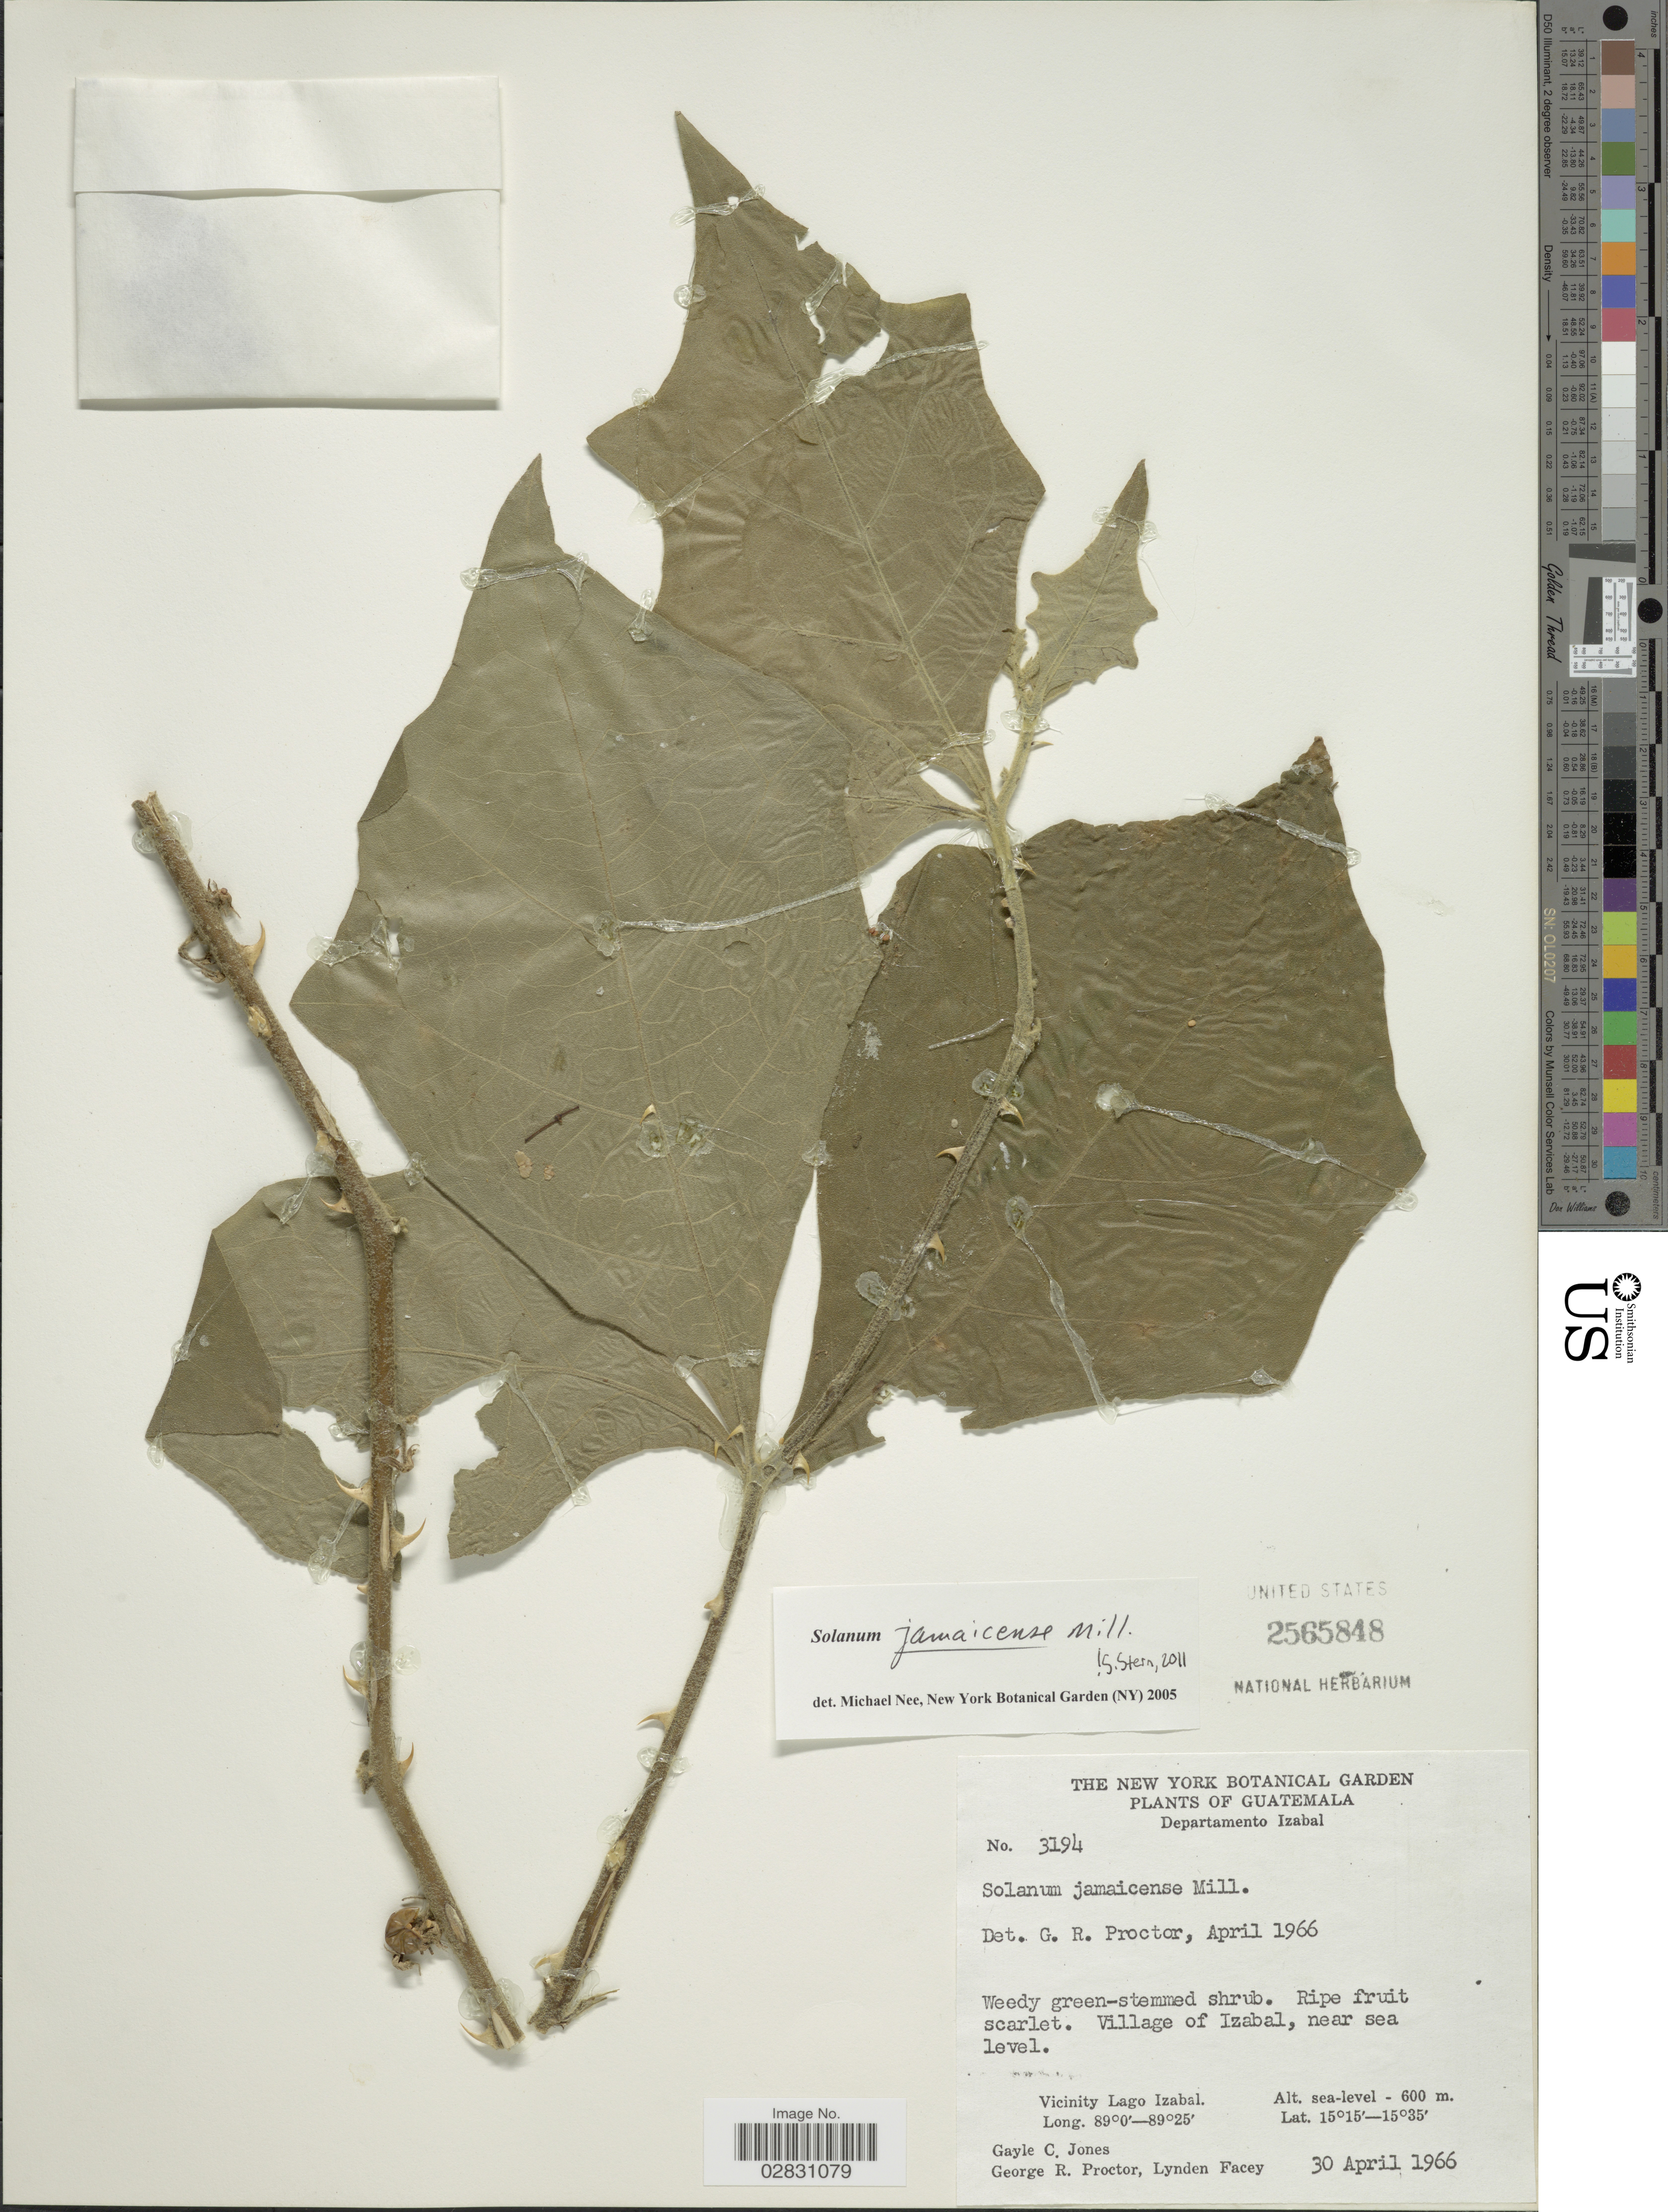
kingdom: Plantae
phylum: Tracheophyta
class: Magnoliopsida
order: Solanales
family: Solanaceae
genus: Solanum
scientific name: Solanum jamaicense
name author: Mill.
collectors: G. C. Jones, G. R. Proctor & L. Facey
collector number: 3194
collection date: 1966-04-30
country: Guatemala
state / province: Izabal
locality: Departamento Izabal. Village of Izabal, near sea level. Vicinity of Lago Izabal.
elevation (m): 0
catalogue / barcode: US 2565848